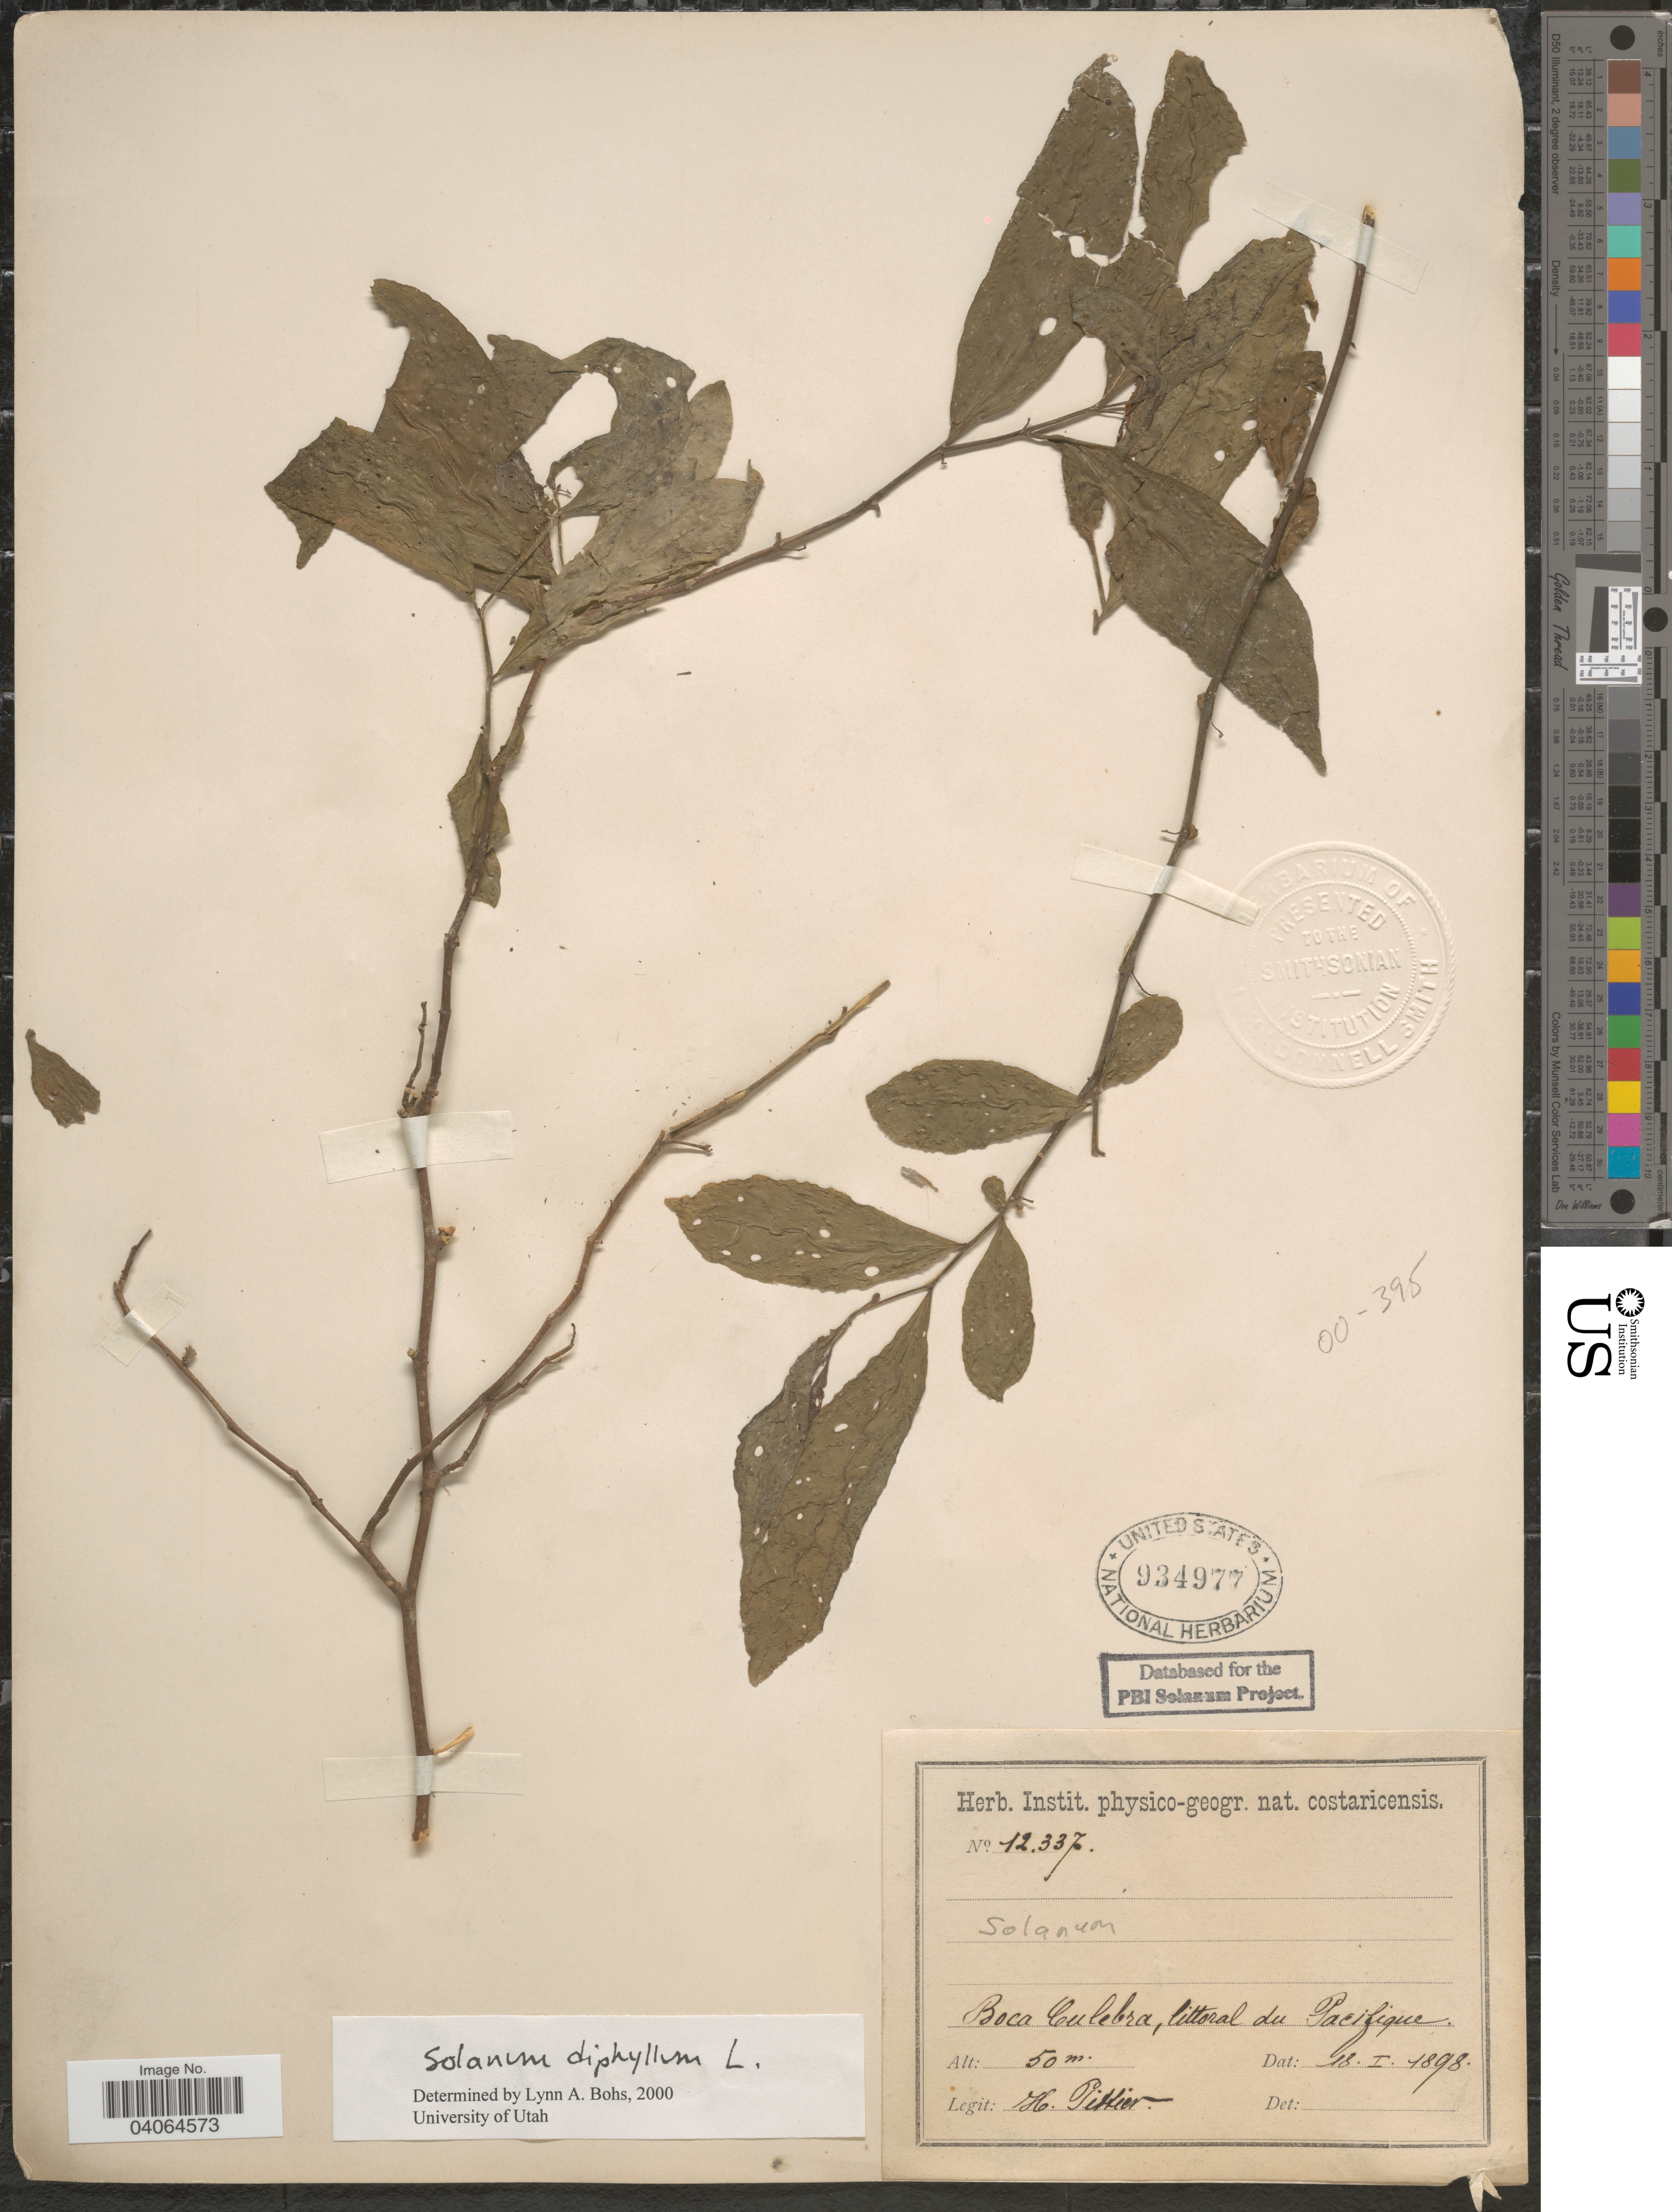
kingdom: Plantae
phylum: Tracheophyta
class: Magnoliopsida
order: Solanales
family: Solanaceae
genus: Solanum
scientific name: Solanum diphyllum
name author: L.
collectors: H. F. Pittier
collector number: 12337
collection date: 1898-01-18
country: Costa Rica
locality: Boca Culebra, littoral du Pacifique.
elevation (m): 50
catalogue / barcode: US 934977